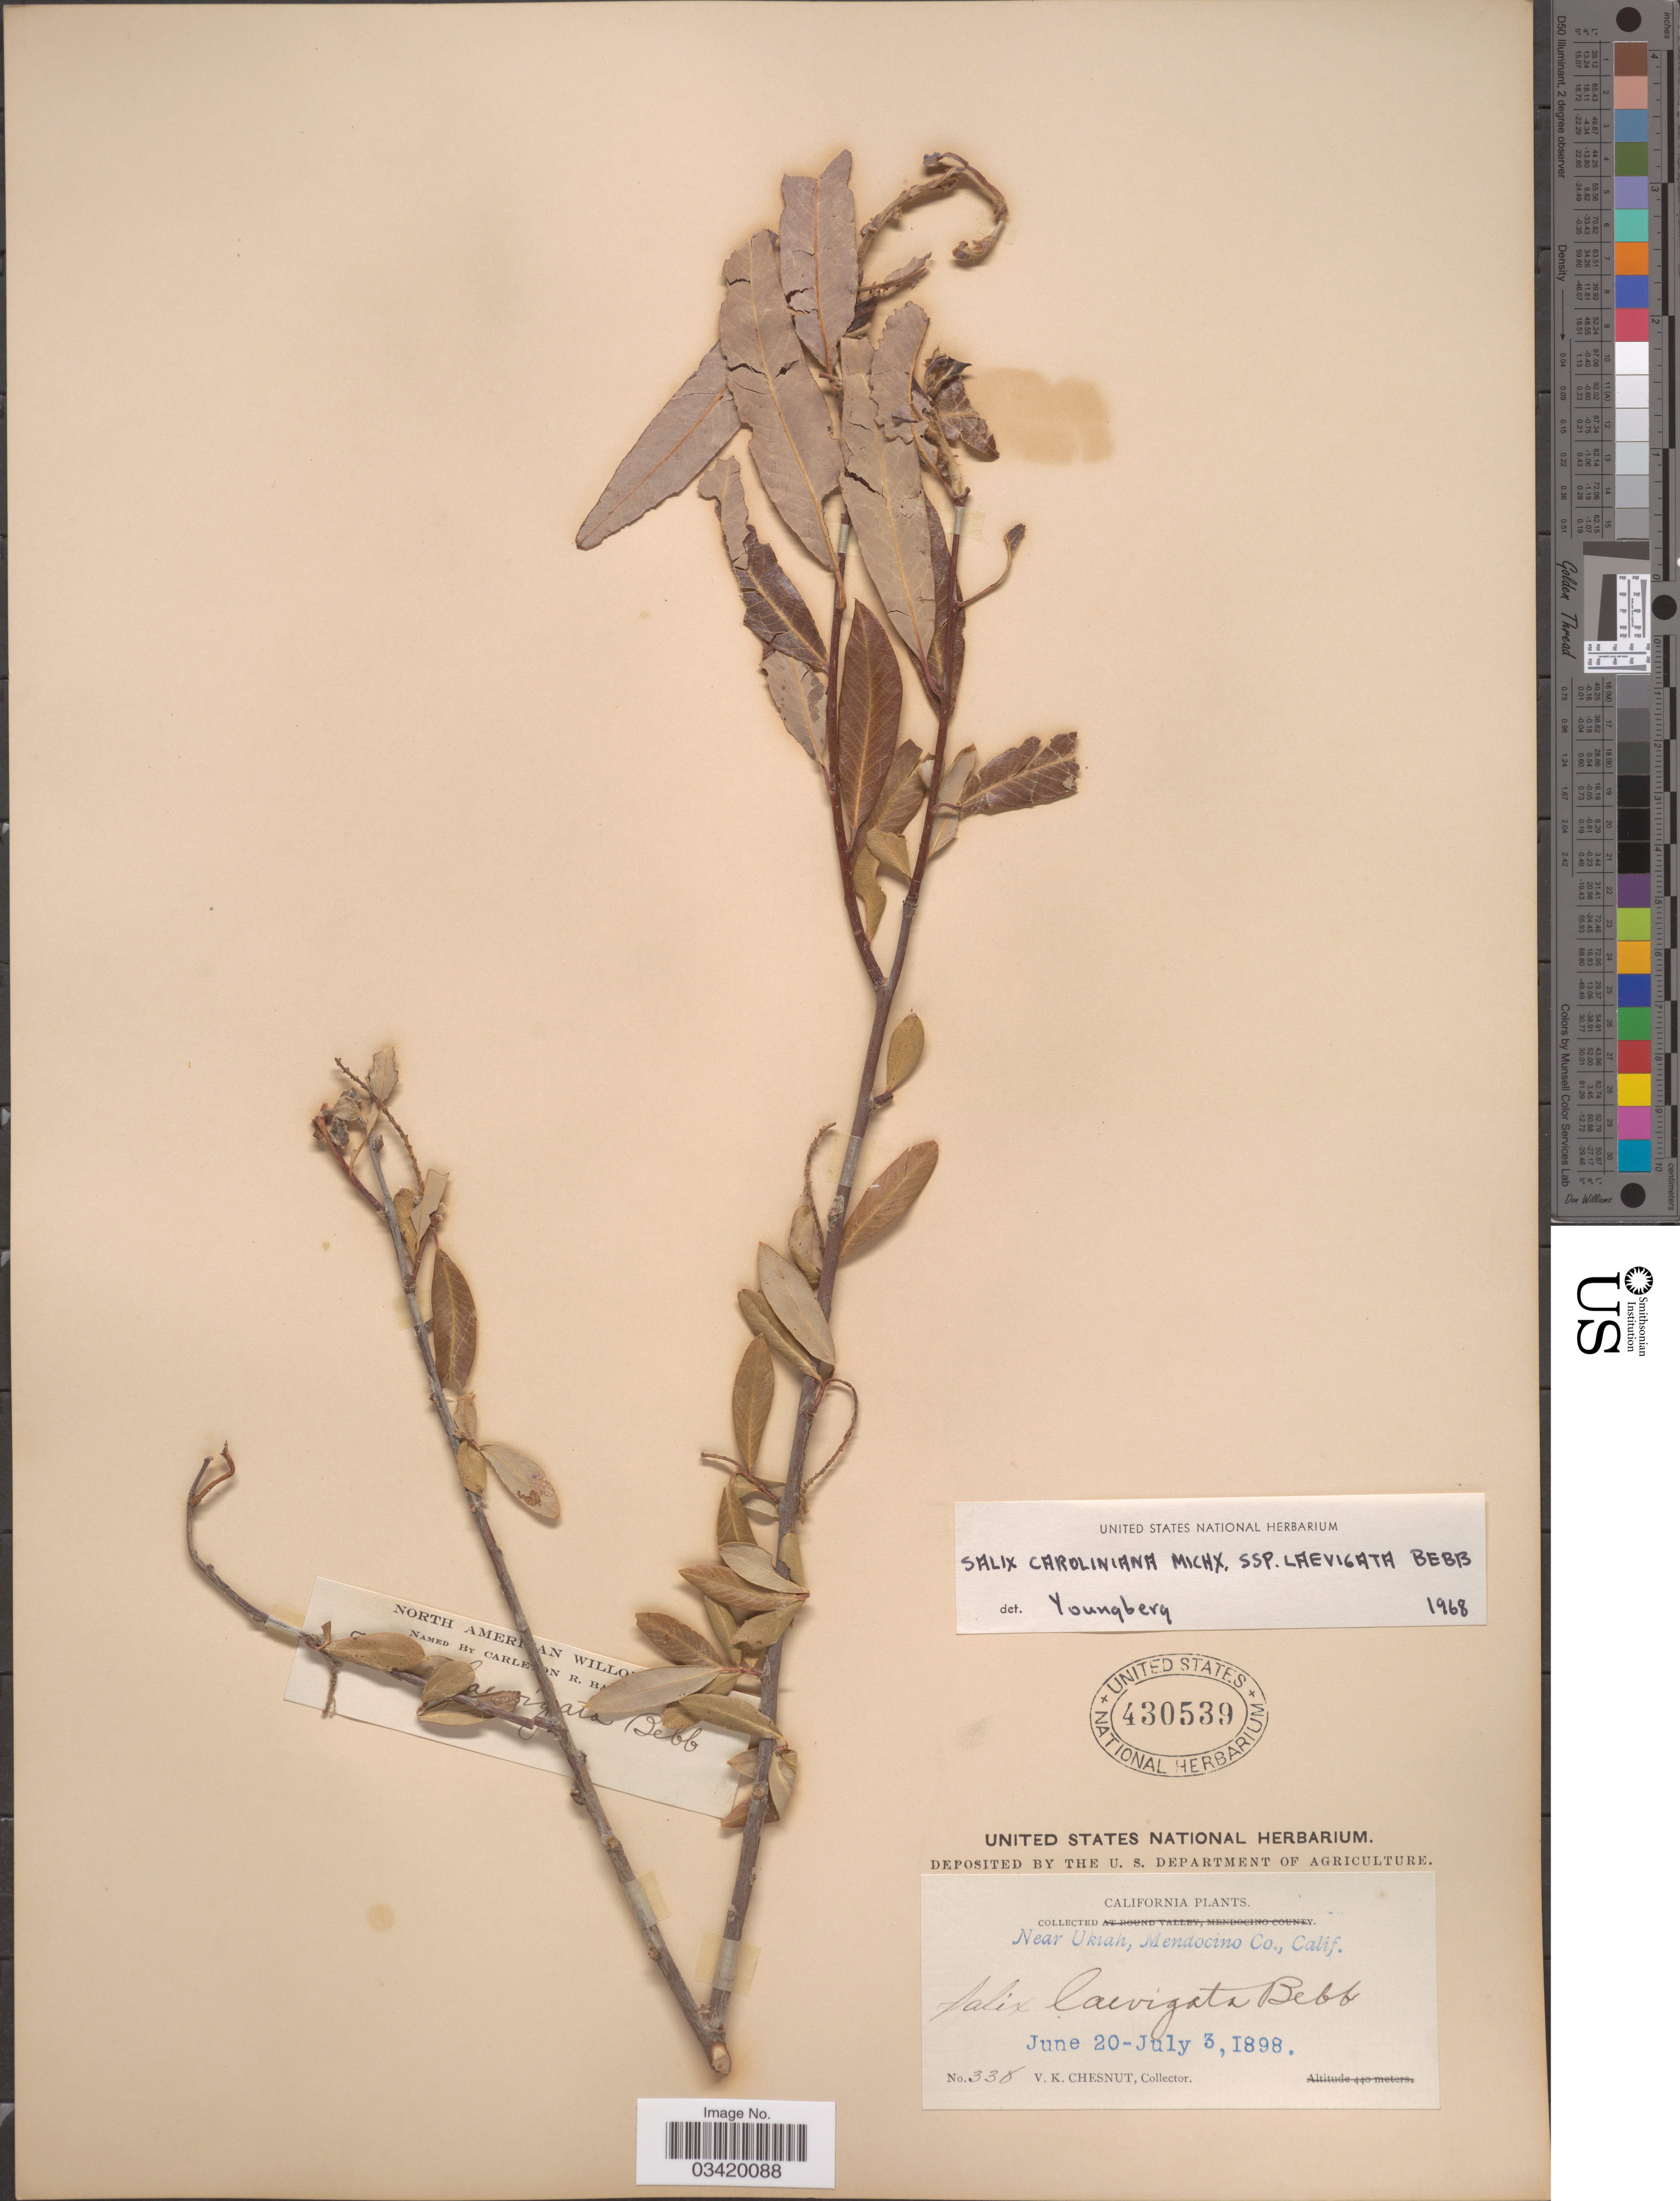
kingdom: Plantae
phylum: Tracheophyta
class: Magnoliopsida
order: Malpighiales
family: Salicaceae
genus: Salix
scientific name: Salix caroliniana subsp. laevigata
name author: Bebb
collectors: V. Chesnut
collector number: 338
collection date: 1898-06-20/1898-07-03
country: United States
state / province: California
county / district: Mendocino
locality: Near Ukiah, Mendocino Co.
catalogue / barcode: US 430539